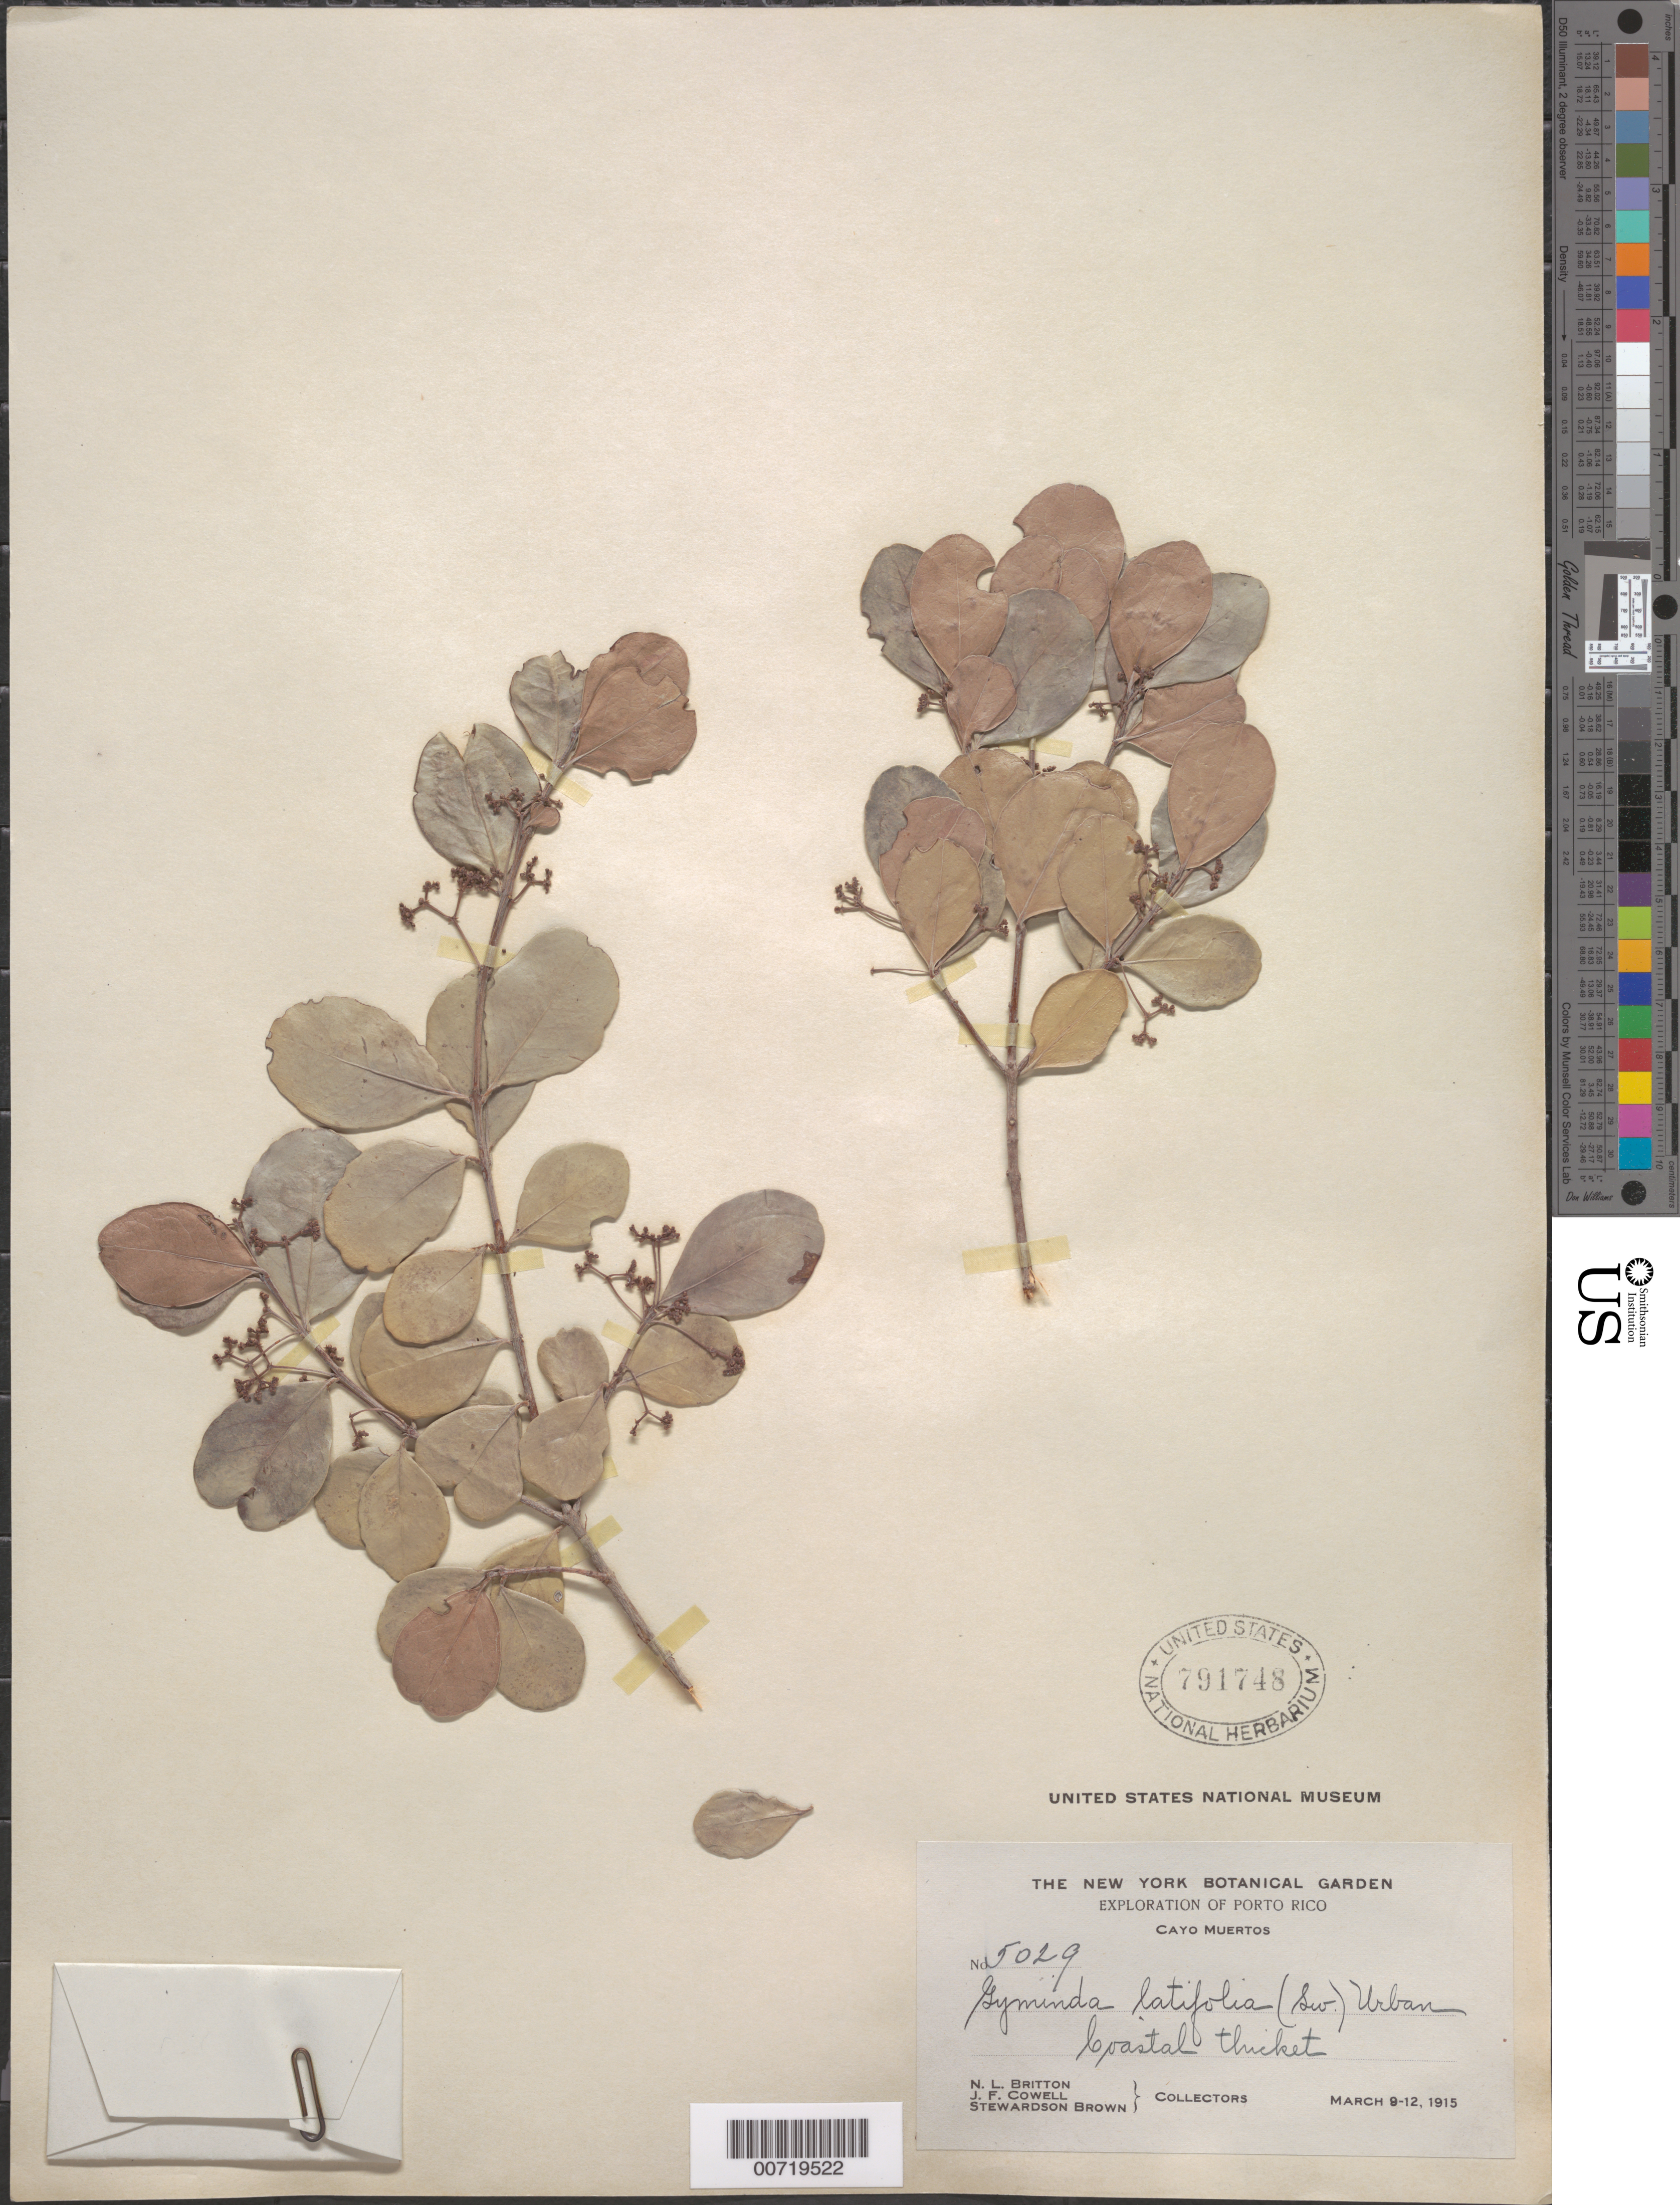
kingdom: Plantae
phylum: Tracheophyta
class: Magnoliopsida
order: Celastrales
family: Celastraceae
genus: Gyminda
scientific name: Gyminda latifolia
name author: (Sw.) Urb.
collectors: N. Britton, J. F. Cowell & S. Brown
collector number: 5029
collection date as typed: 09 Mar 1915 to 12 Mar 1915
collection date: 1915-03-09/1915-03-12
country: Puerto Rico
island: Caja de Muerto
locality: Cayo Muertos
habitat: Coastal thickets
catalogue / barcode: US 791748